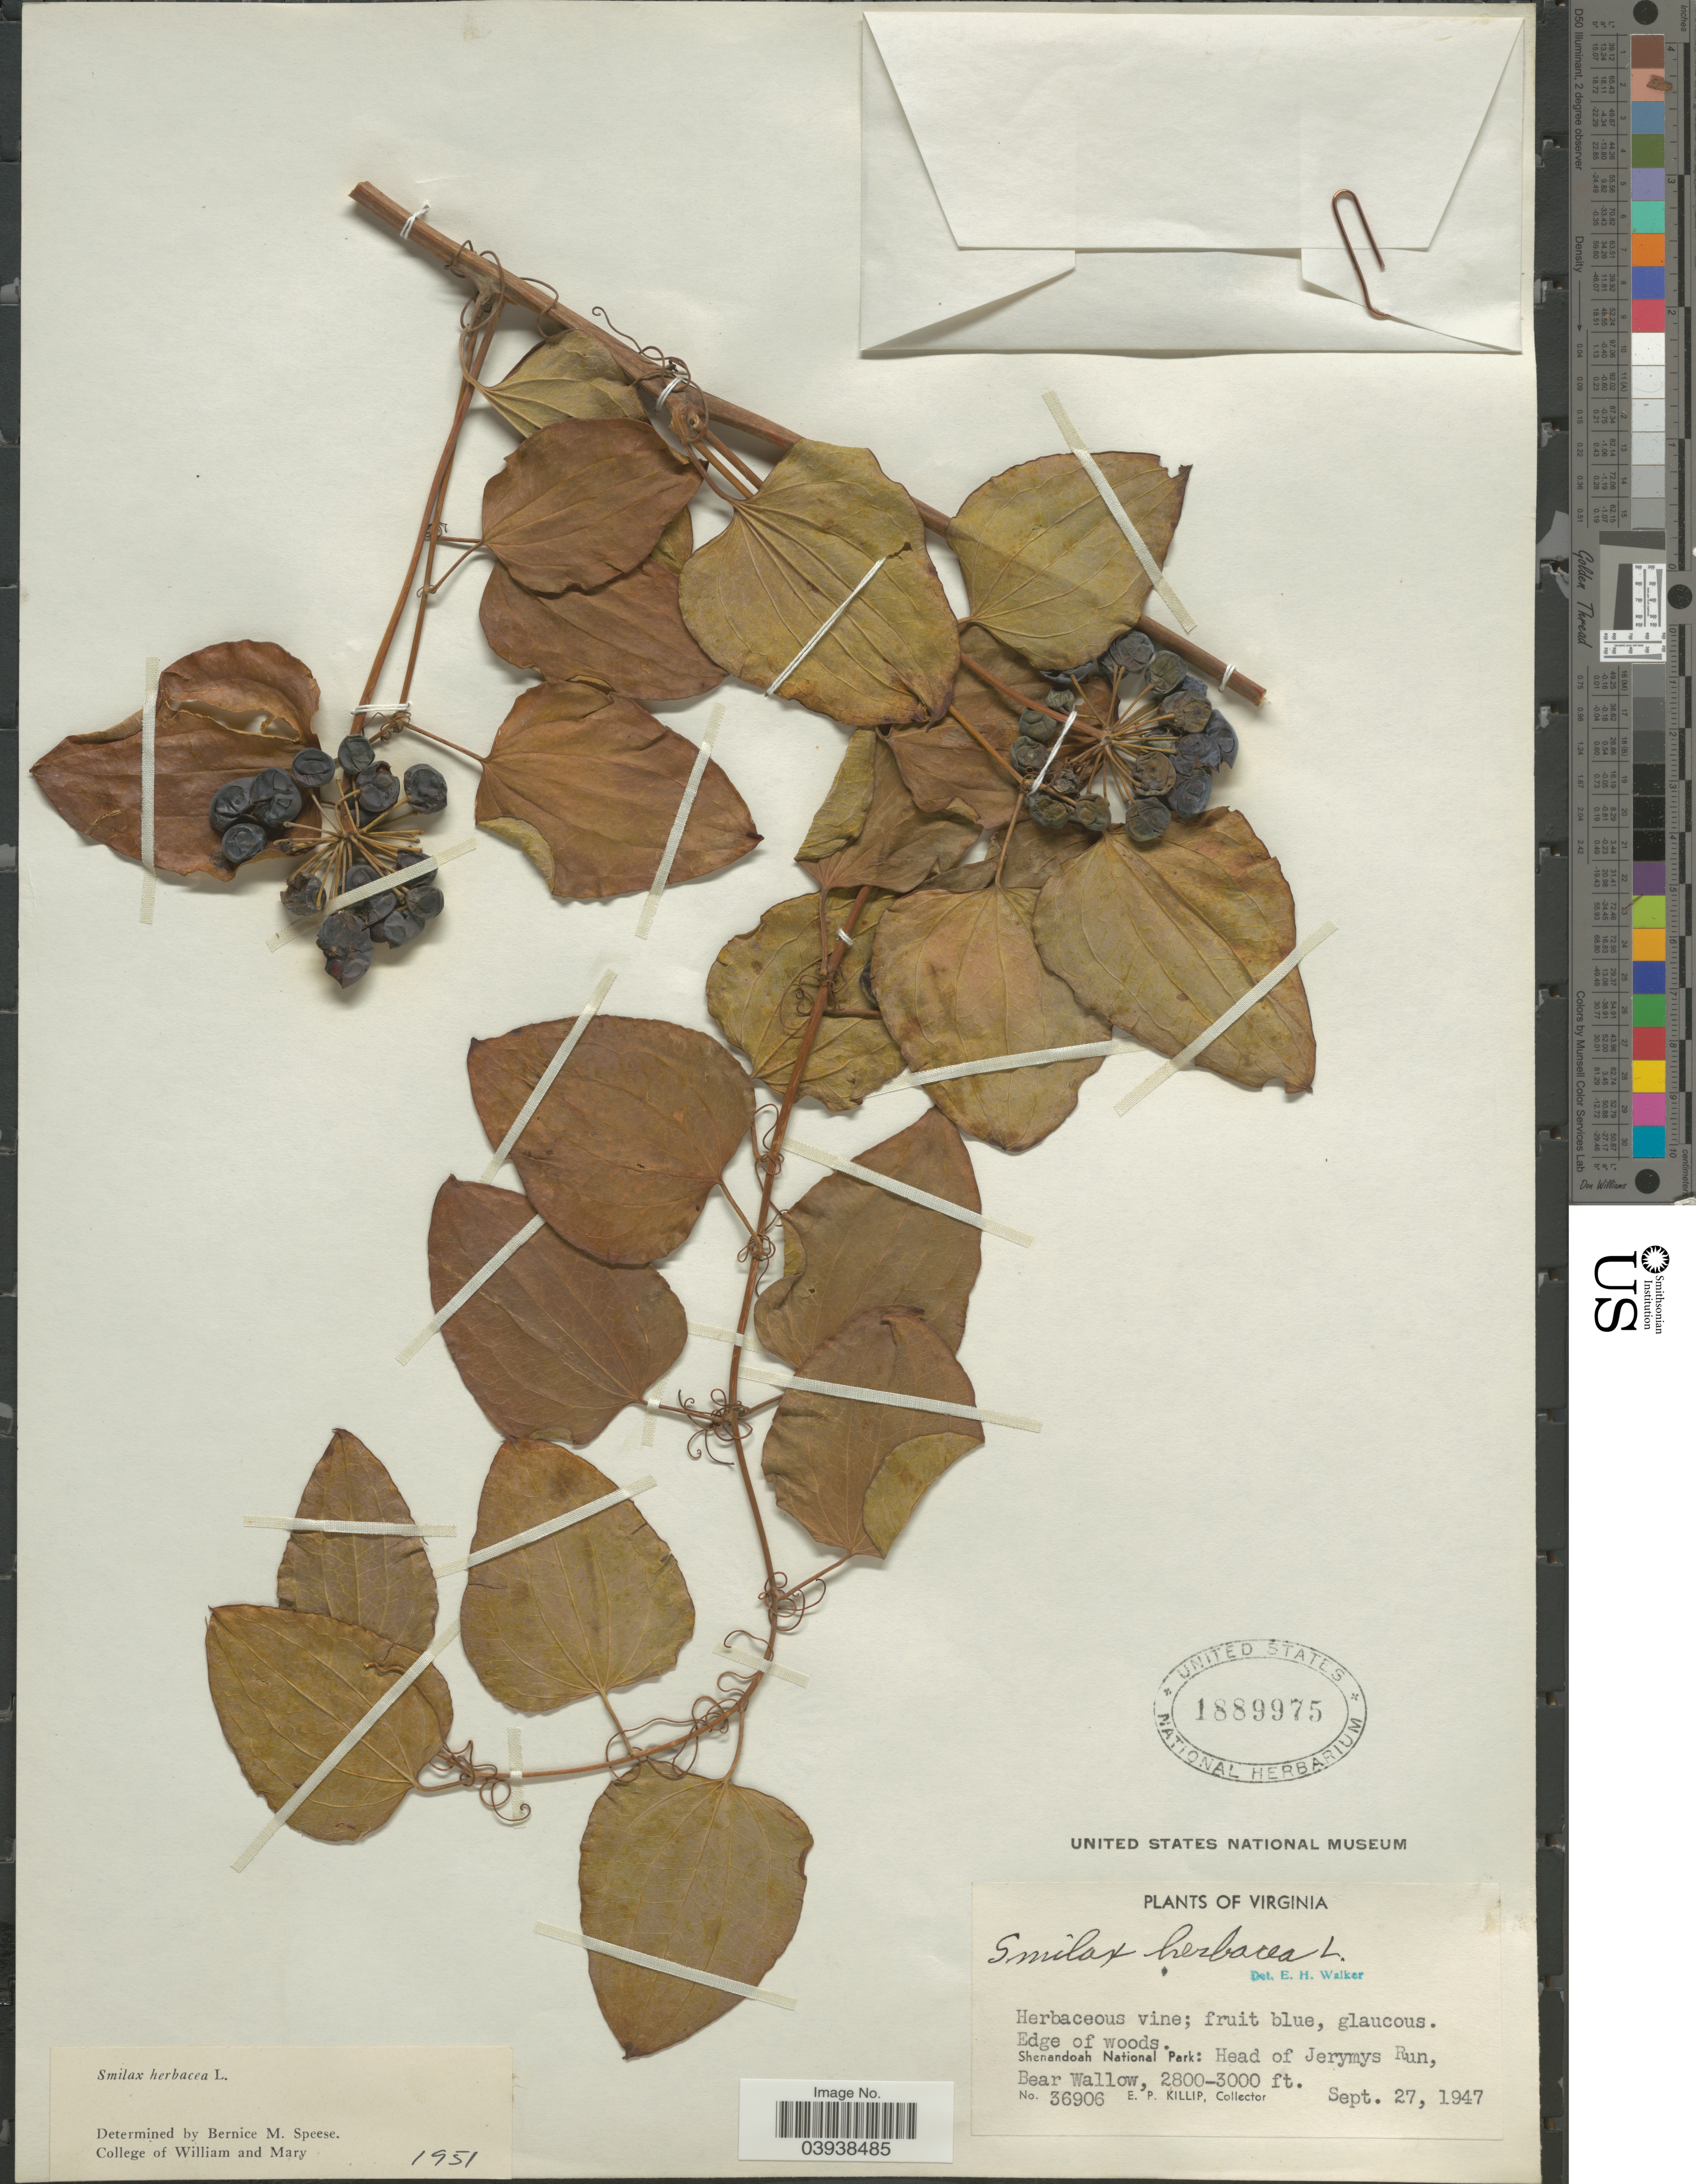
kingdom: Plantae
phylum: Tracheophyta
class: Liliopsida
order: Liliales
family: Smilacaceae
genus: Smilax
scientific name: Smilax herbacea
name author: L.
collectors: E. P. Killip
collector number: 36906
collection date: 1947-09-27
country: United States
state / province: Virginia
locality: Shenandoah National Park: Head of Jerymys Run, Bear Wallow.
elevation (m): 853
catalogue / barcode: US 1889975